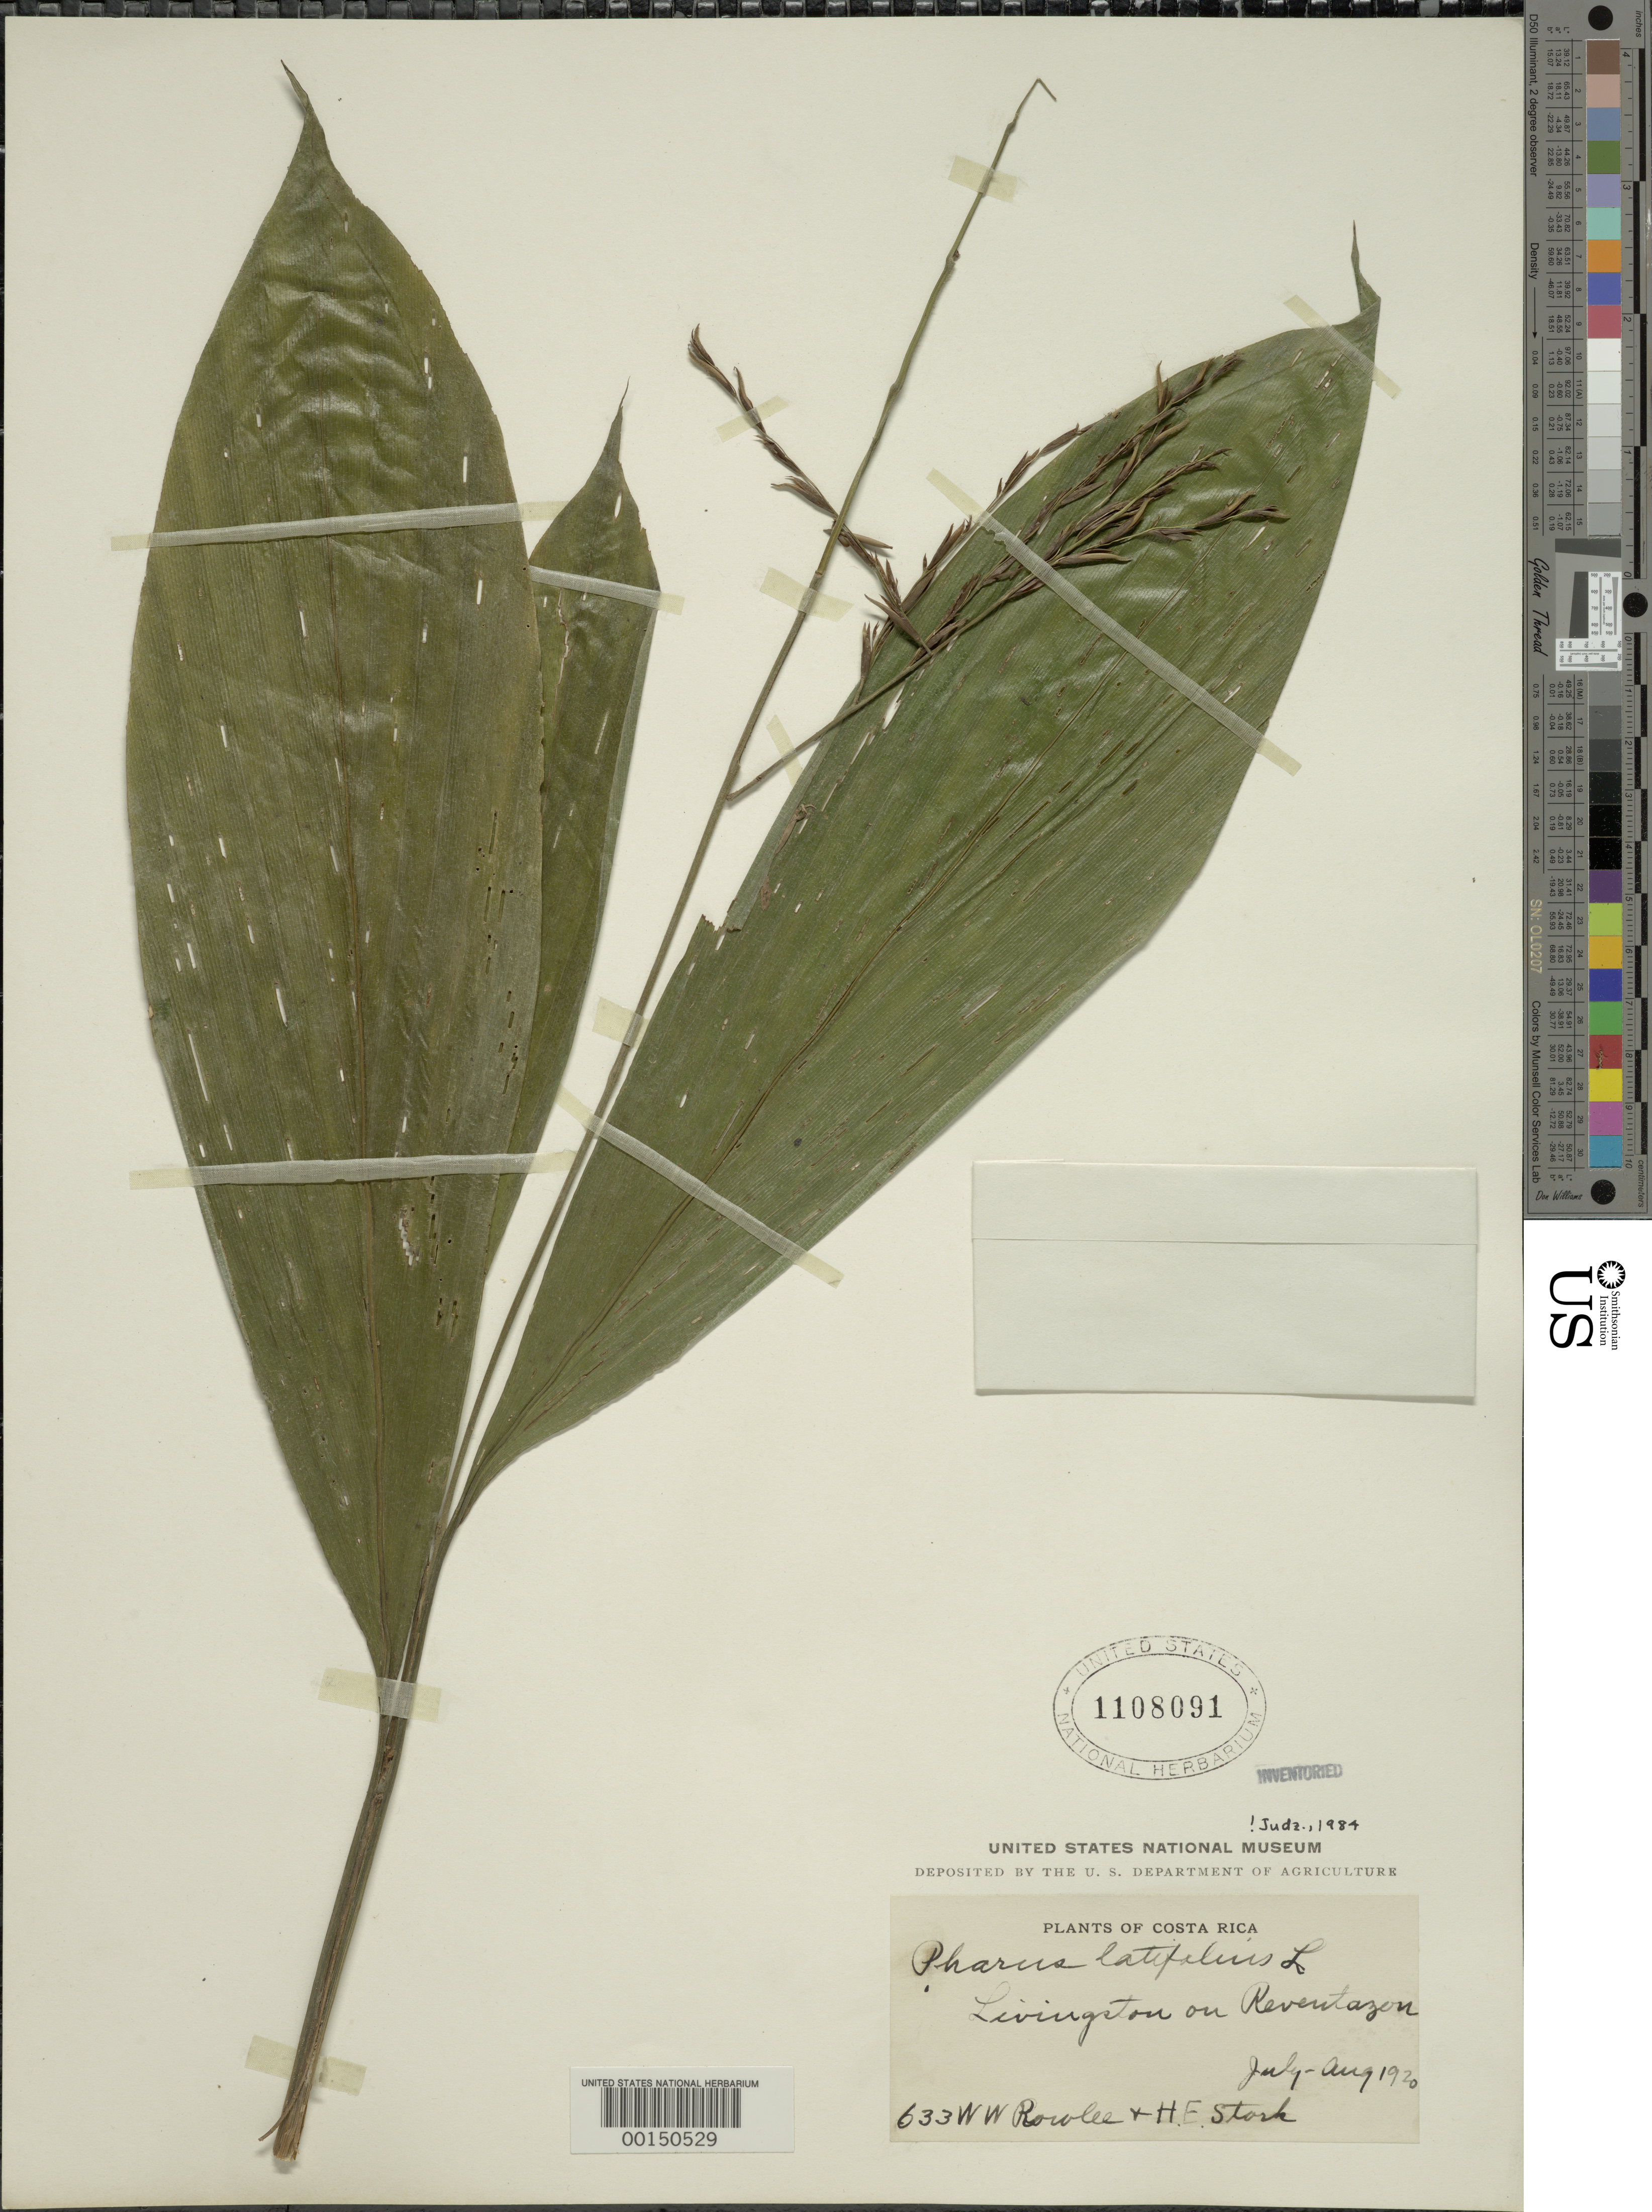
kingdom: Plantae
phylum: Tracheophyta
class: Liliopsida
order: Poales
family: Poaceae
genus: Pharus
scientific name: Pharus latifolius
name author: L.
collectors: W. W. Rowlee & H. E. Stork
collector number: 633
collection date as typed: Jul 1920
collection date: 1920-07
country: Costa Rica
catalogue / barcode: US 1108091